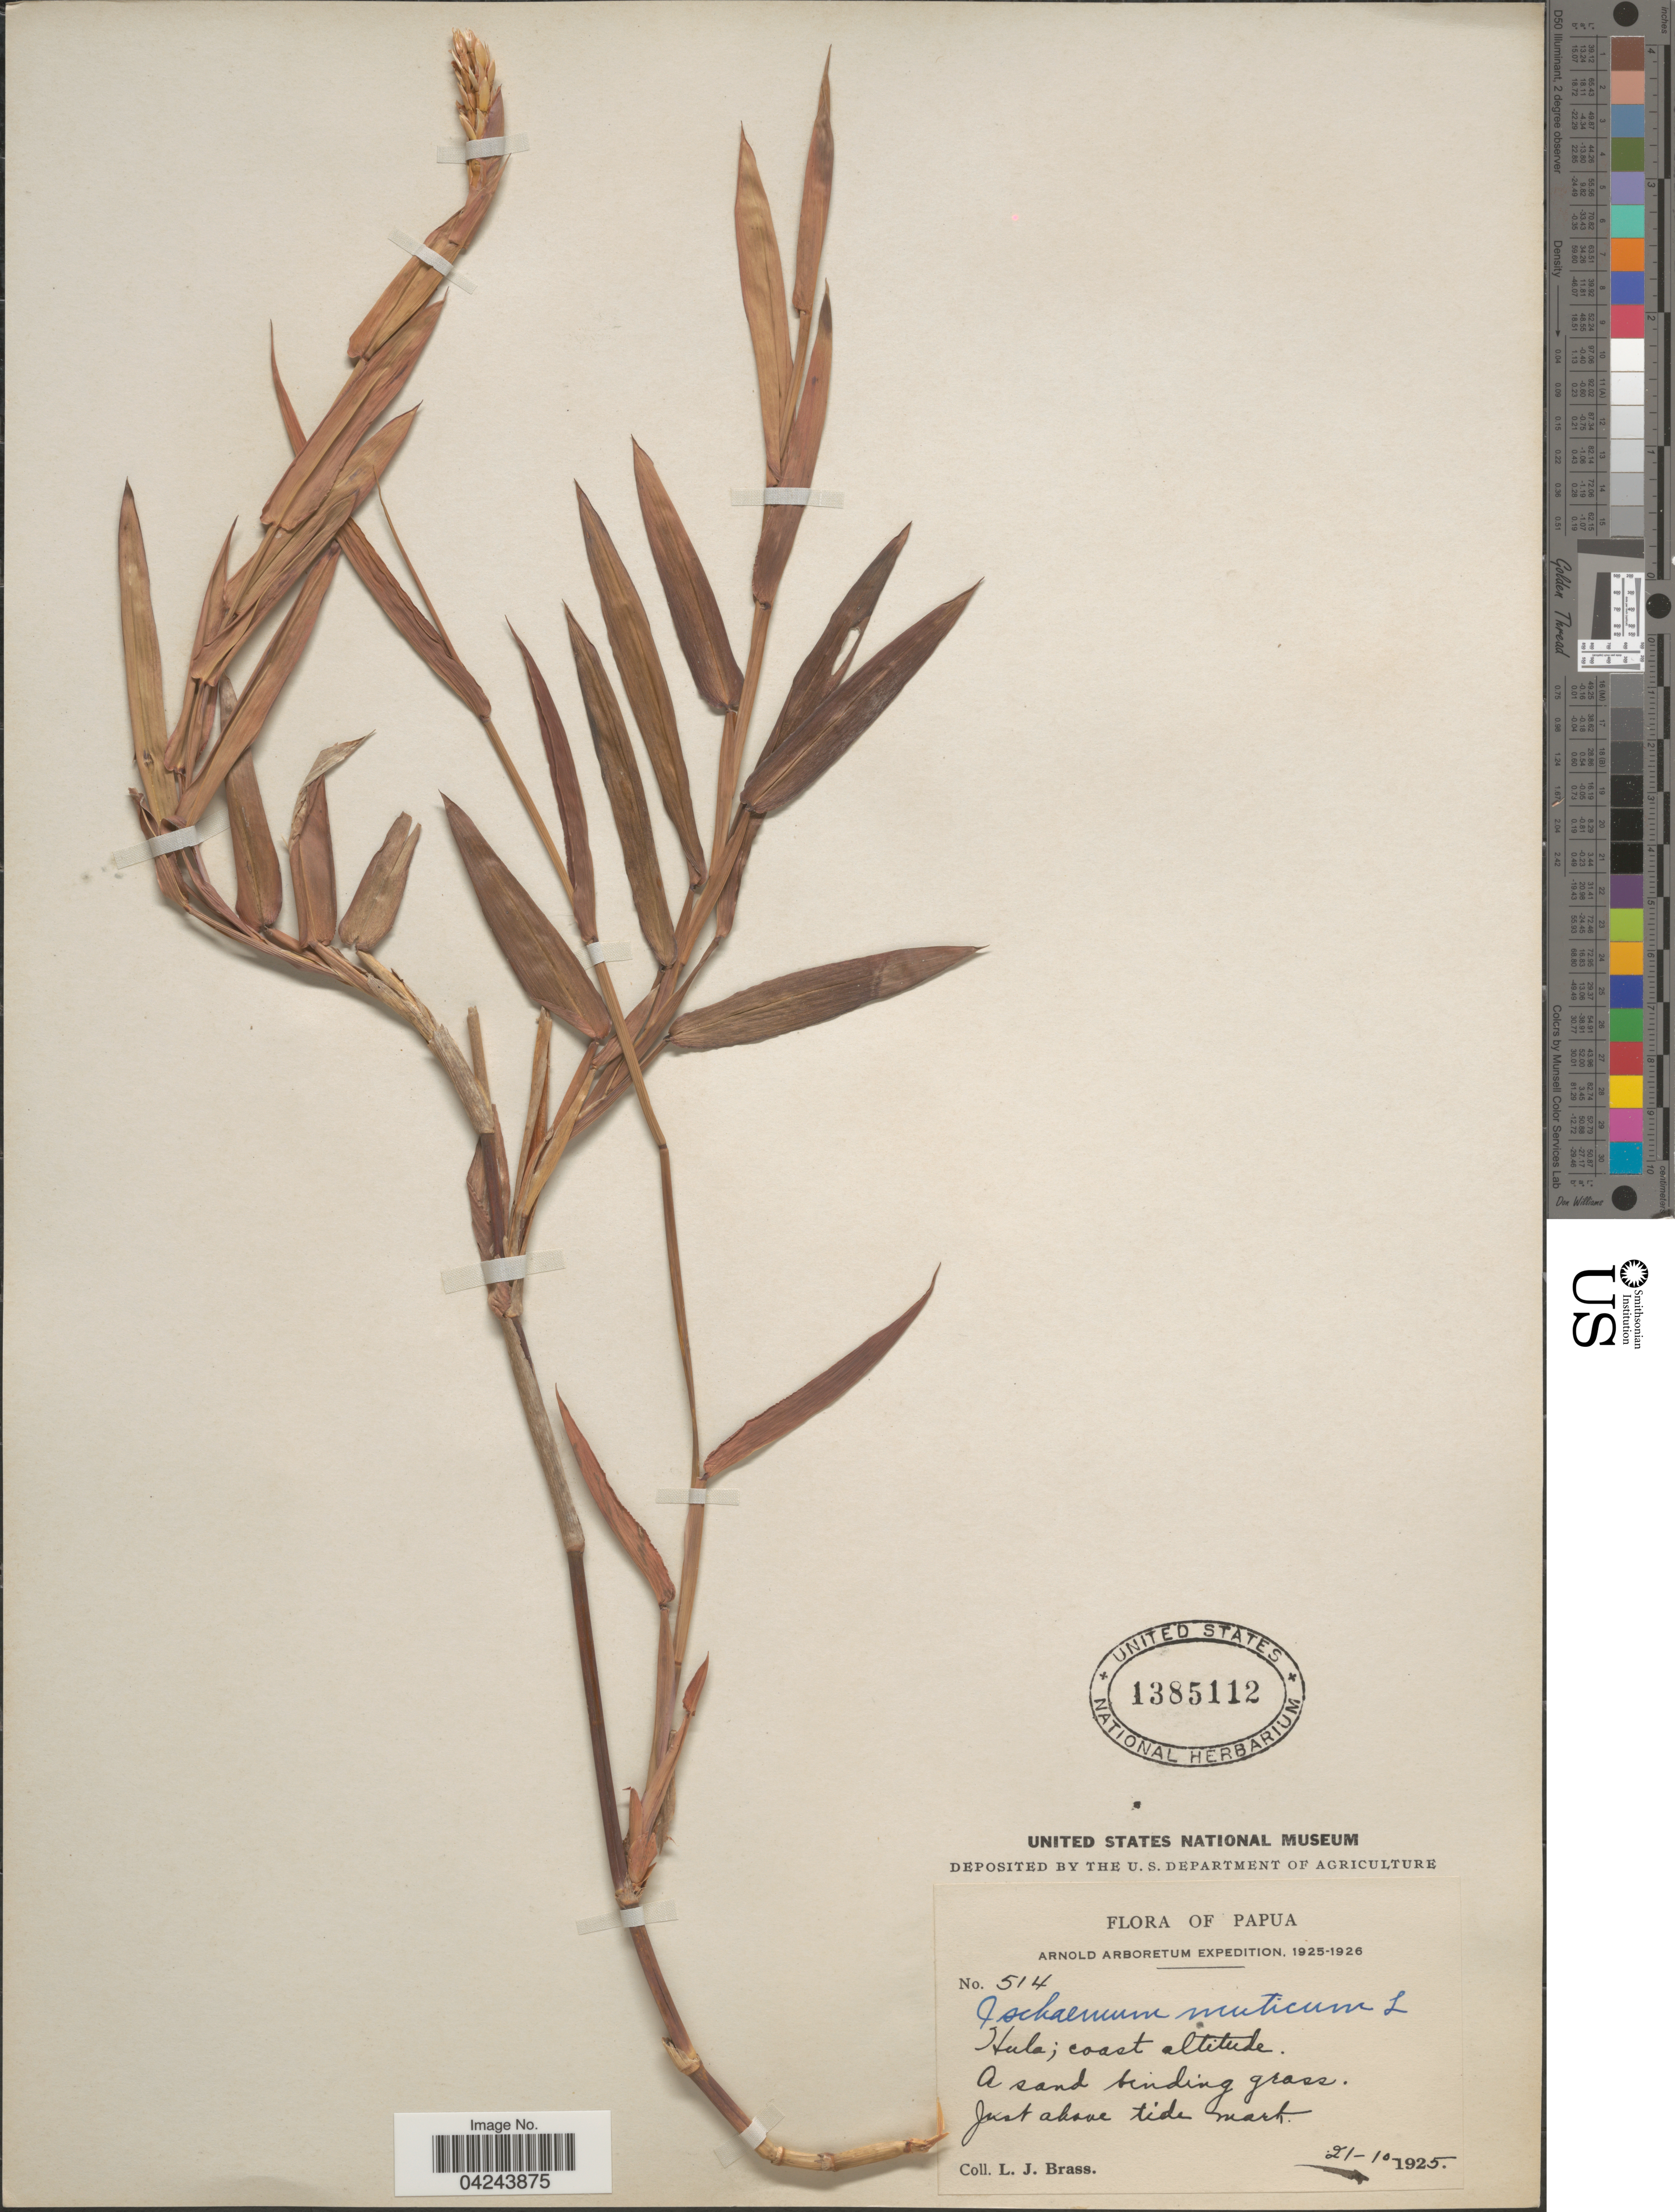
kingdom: Plantae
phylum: Tracheophyta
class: Liliopsida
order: Poales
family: Poaceae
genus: Ischaemum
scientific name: Ischaemum muticum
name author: L.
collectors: L. J. Brass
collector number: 514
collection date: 1925-10-21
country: Indonesia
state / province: Papua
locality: Arnold Arboretum Expedition, 1925-1926. Hula.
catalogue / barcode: US 1385112